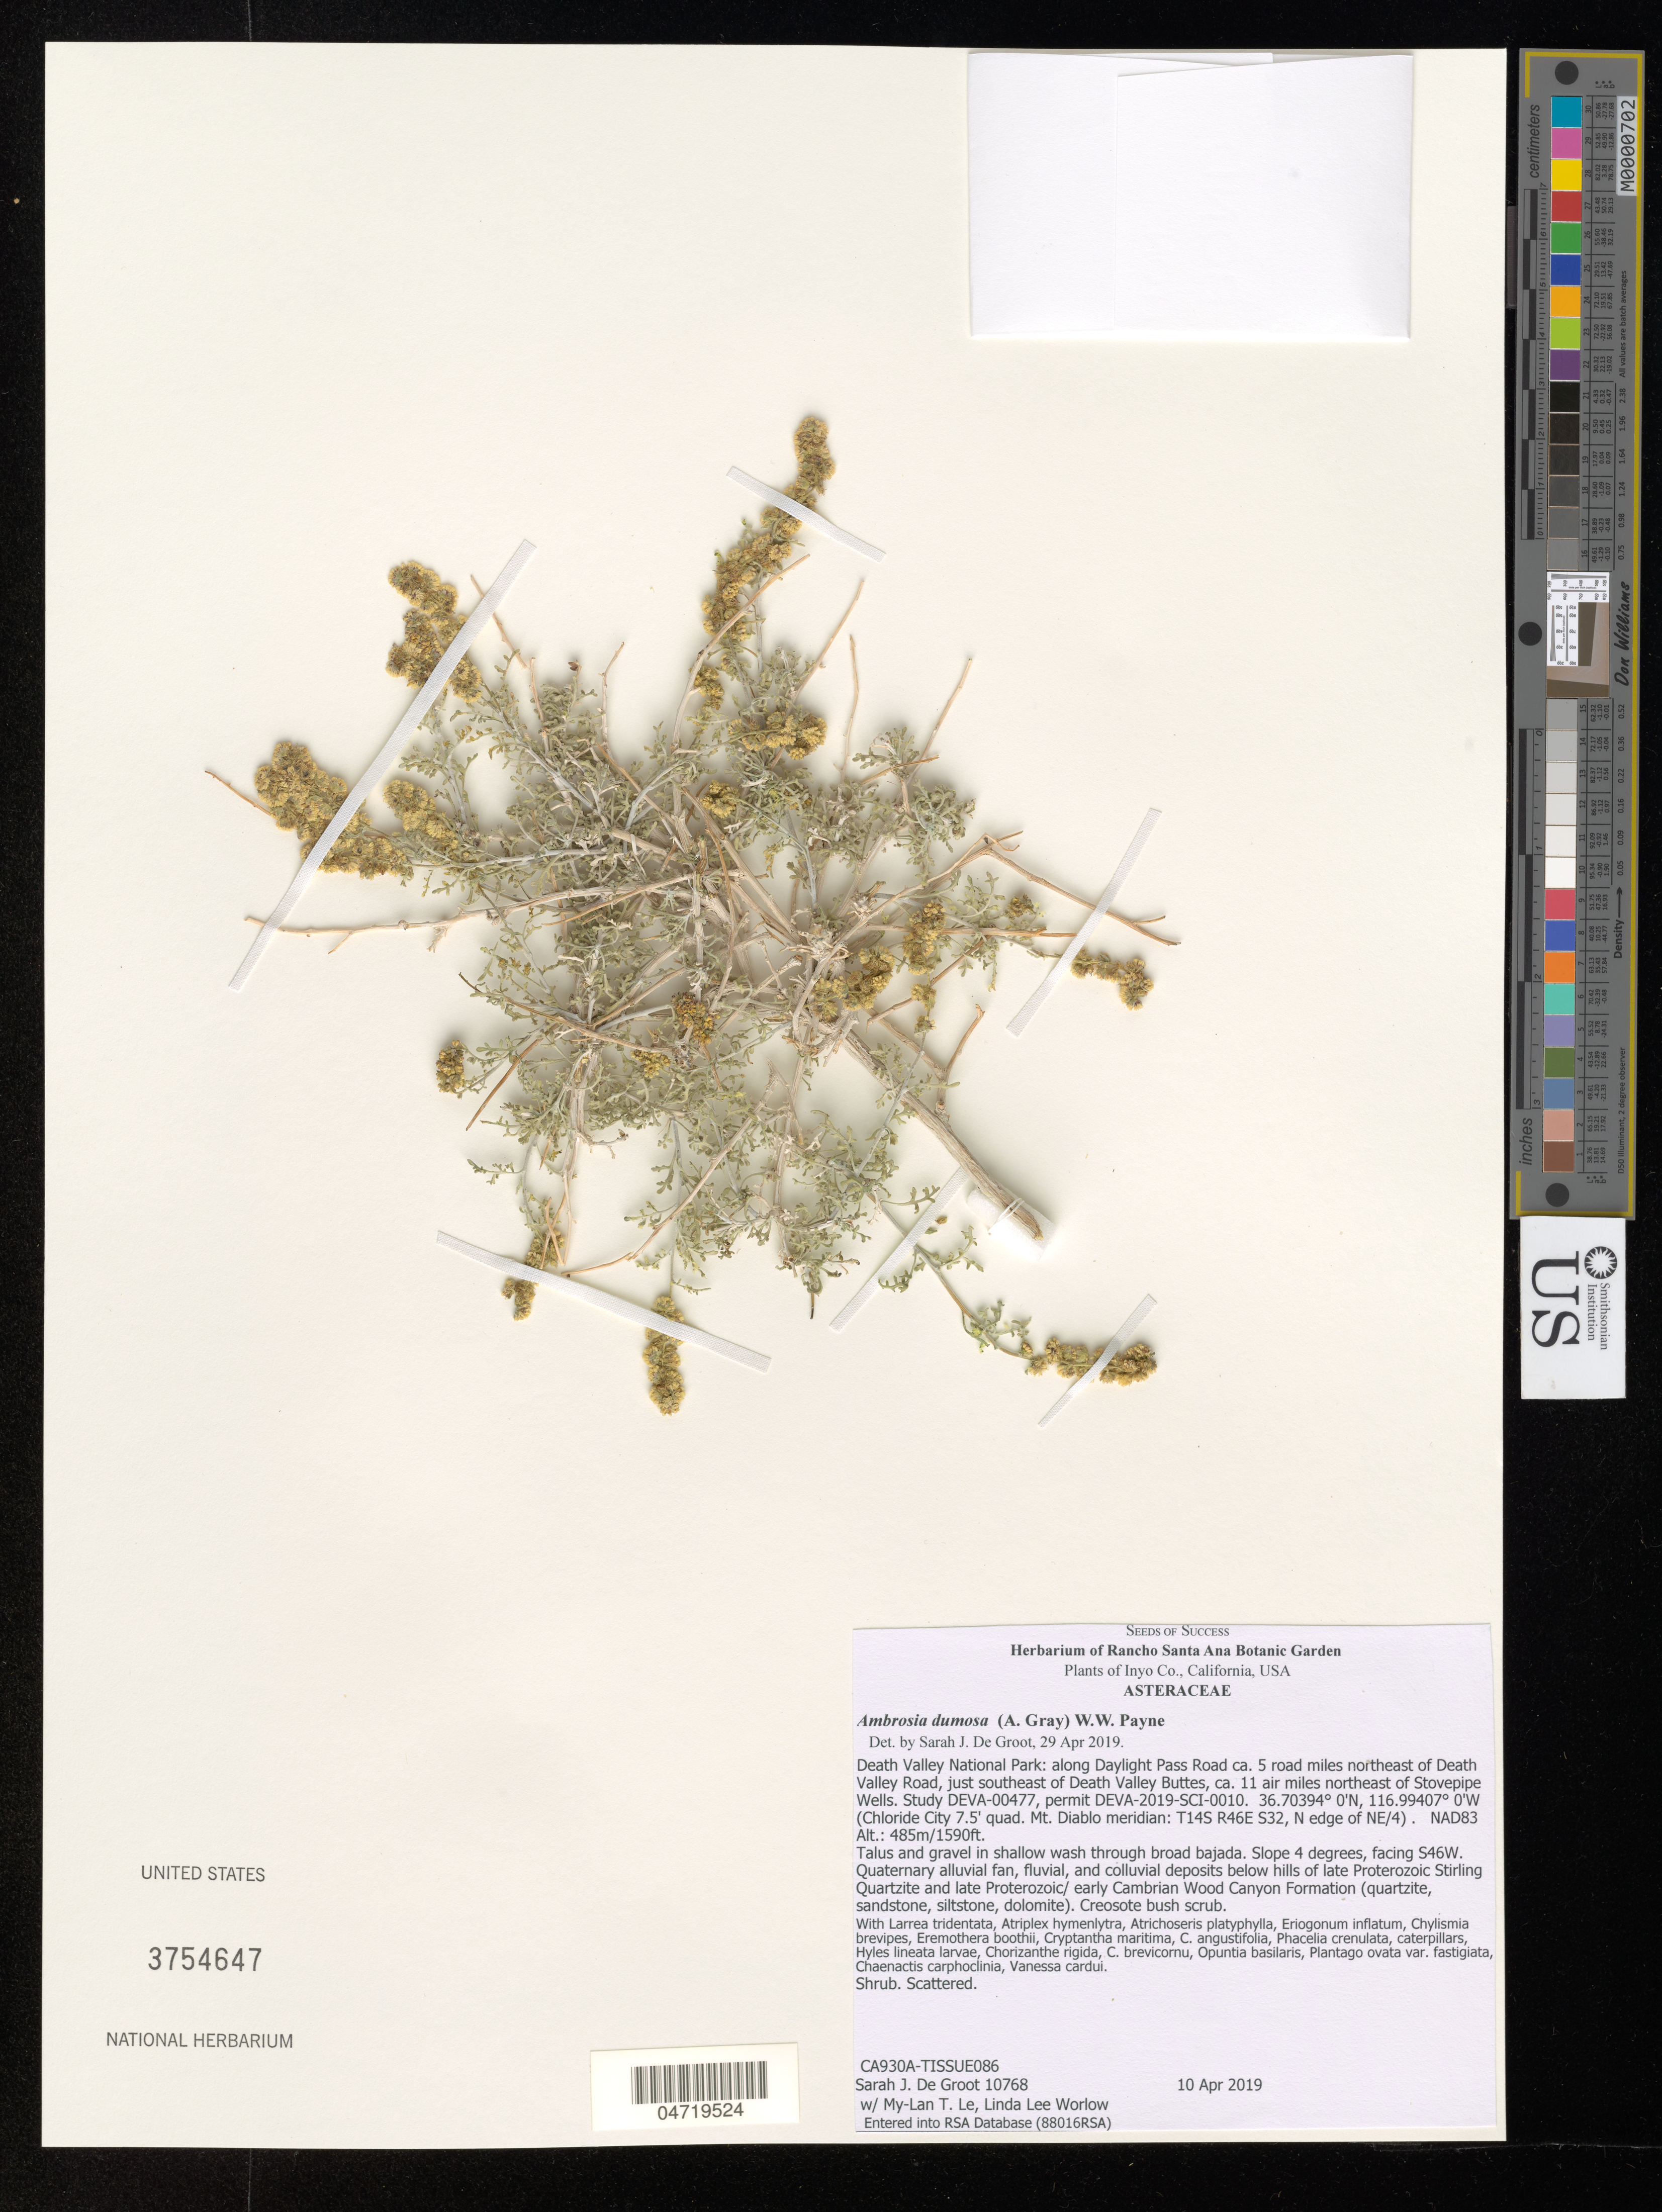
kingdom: Plantae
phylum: Tracheophyta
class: Magnoliopsida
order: Asterales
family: Asteraceae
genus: Ambrosia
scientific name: Ambrosia dumosa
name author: (A. Gray) W.W.Payne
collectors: S. De Groot, M. Le & L. Worlow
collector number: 10768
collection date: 2019-04-10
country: United States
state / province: California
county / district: Inyo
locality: Inyo Co. Death Valley North Park: along Daylight Pass Road ca. 5 road miles northeast of Death Valley Road, just southeast of Death Valley Buttes, ca. 11 air miles northeast of Stovepipe Wells. Study DEVA-00477, permit Deva-SCI-0010. (Chloride City 7.5' quad. Mt. Diablo meridian: T14S R46E S32, N edge of NE/4. NAD83.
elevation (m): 485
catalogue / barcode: US 3754647